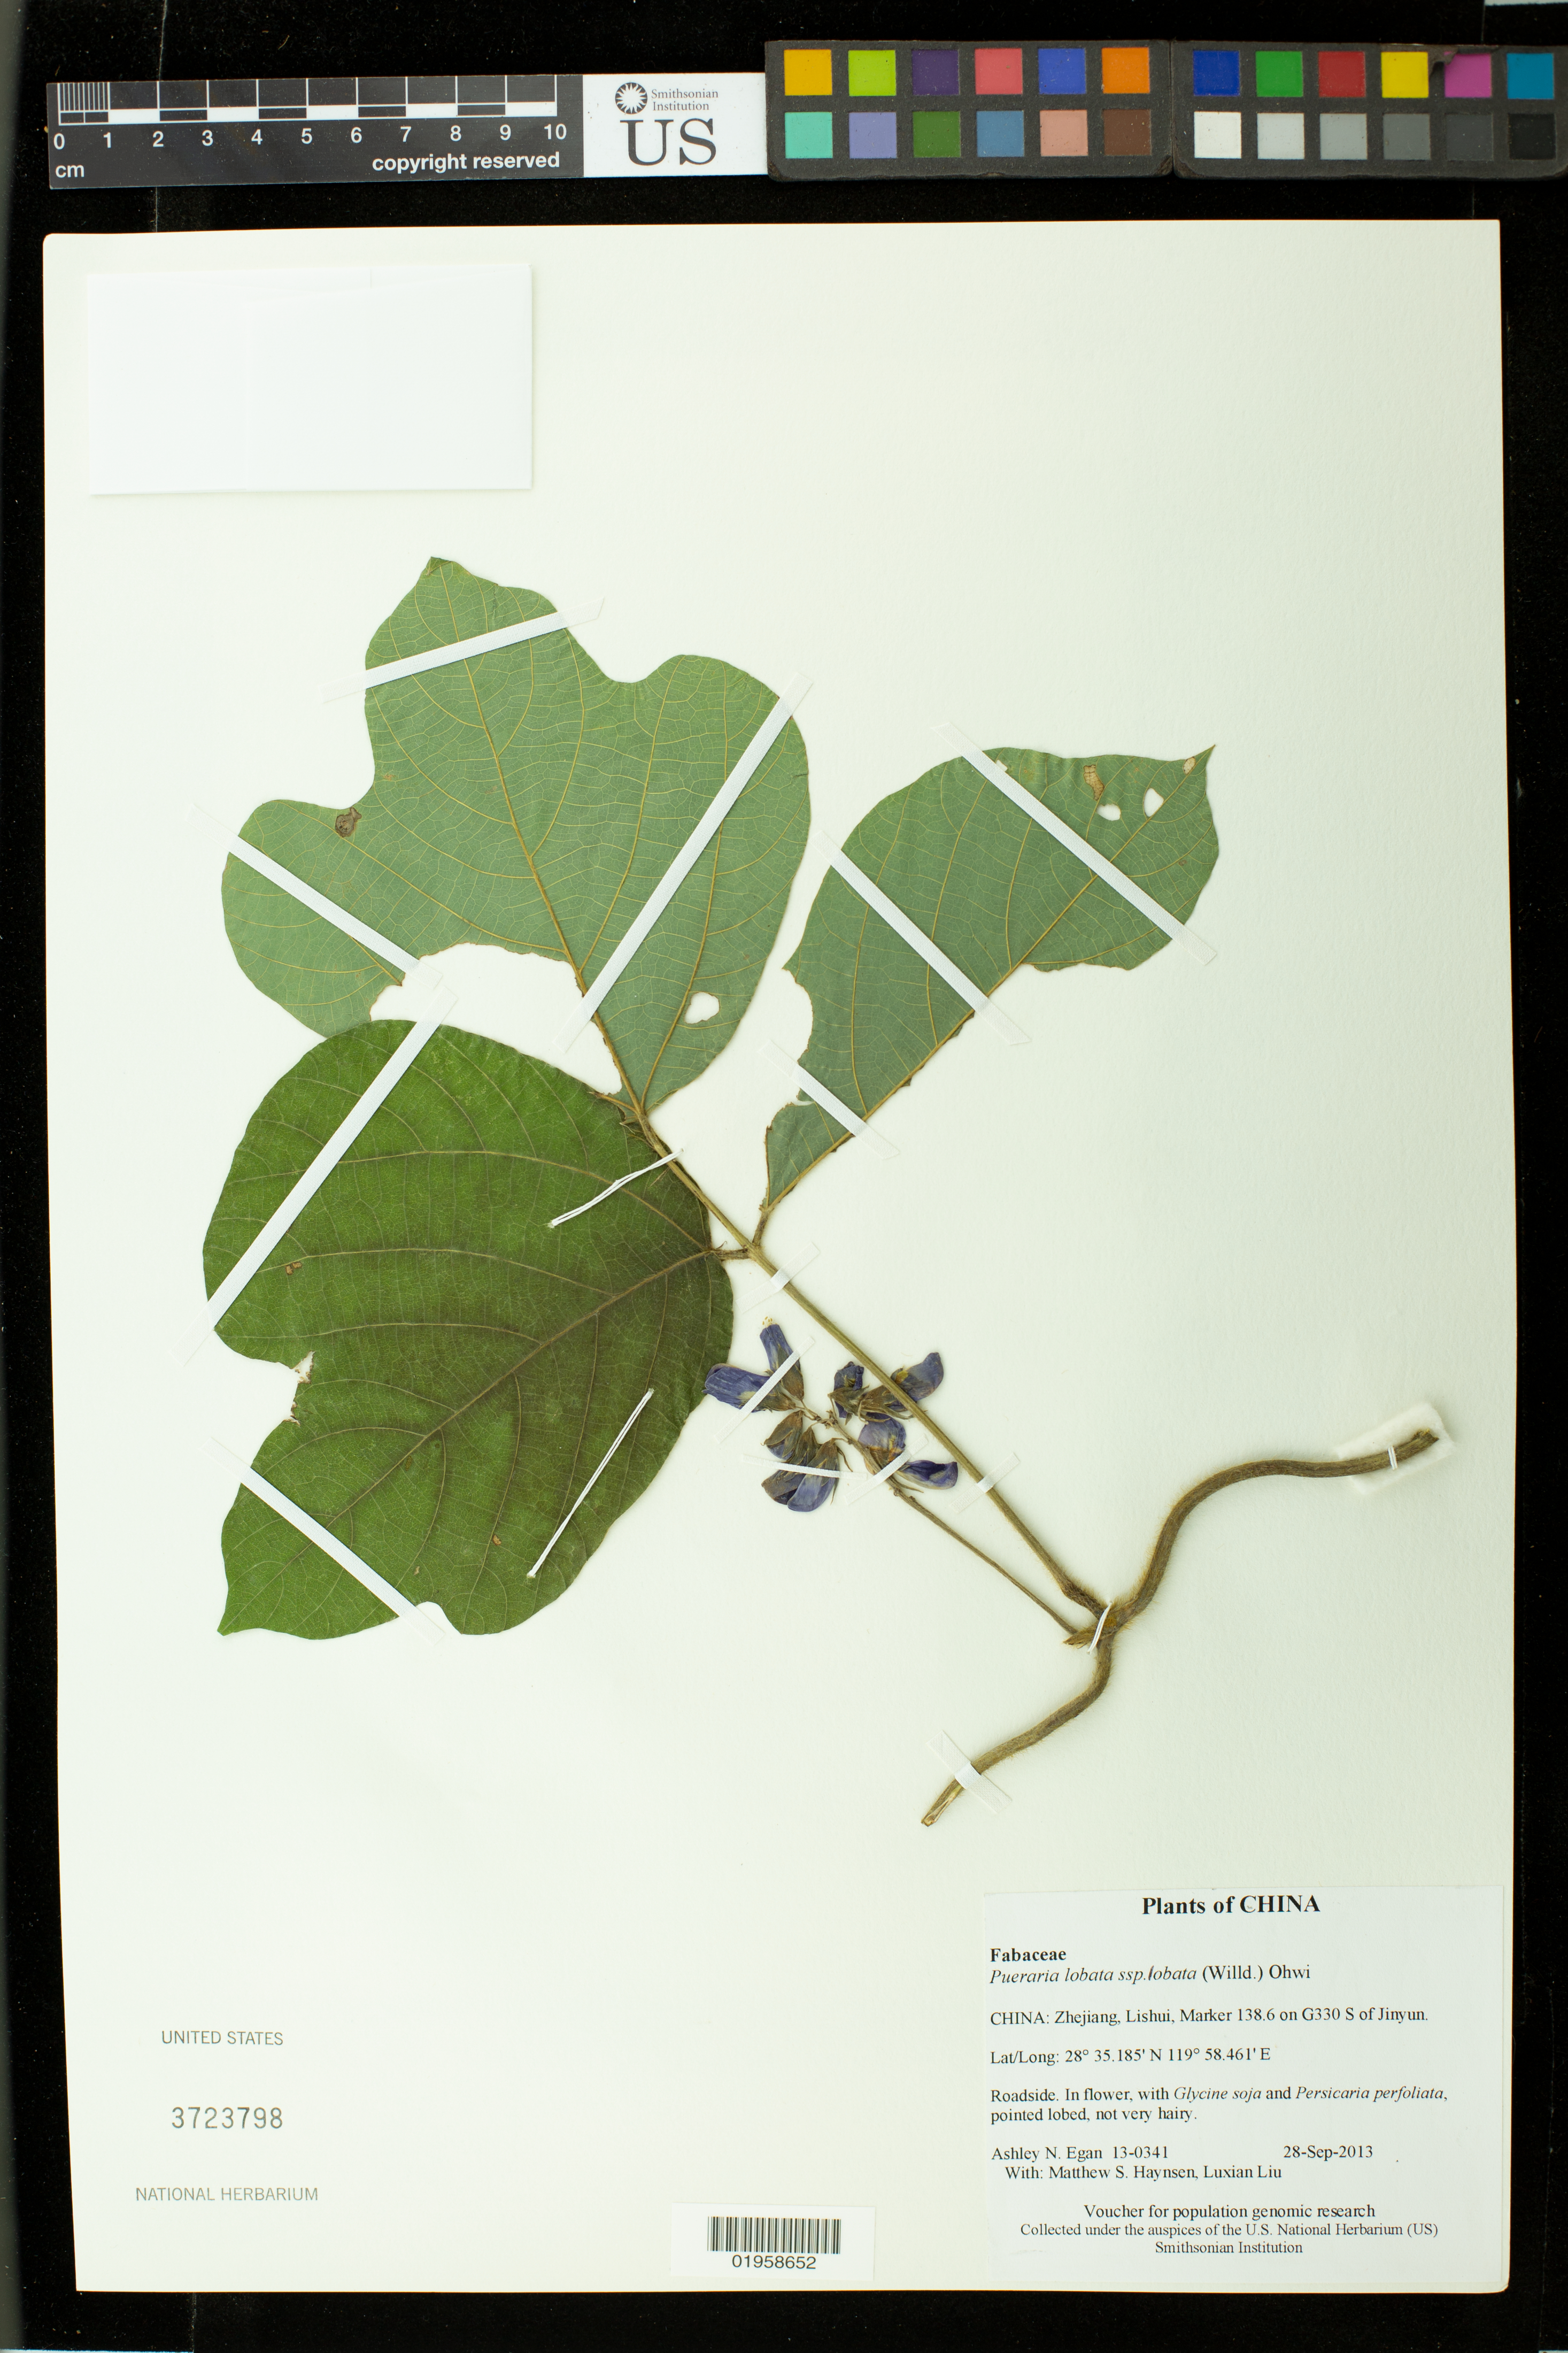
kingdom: Plantae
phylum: Tracheophyta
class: Magnoliopsida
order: Fabales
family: Fabaceae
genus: Pueraria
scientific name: Pueraria lobata subsp. lobata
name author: (Willd.) Ohwi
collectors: A. N. Egan, M. Hansen & L. Liu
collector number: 13-0341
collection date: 2013-09-28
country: China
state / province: Zhejiang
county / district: Lishui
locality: Marker 138.6 on G330 S of Jinyun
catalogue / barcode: US 3723798